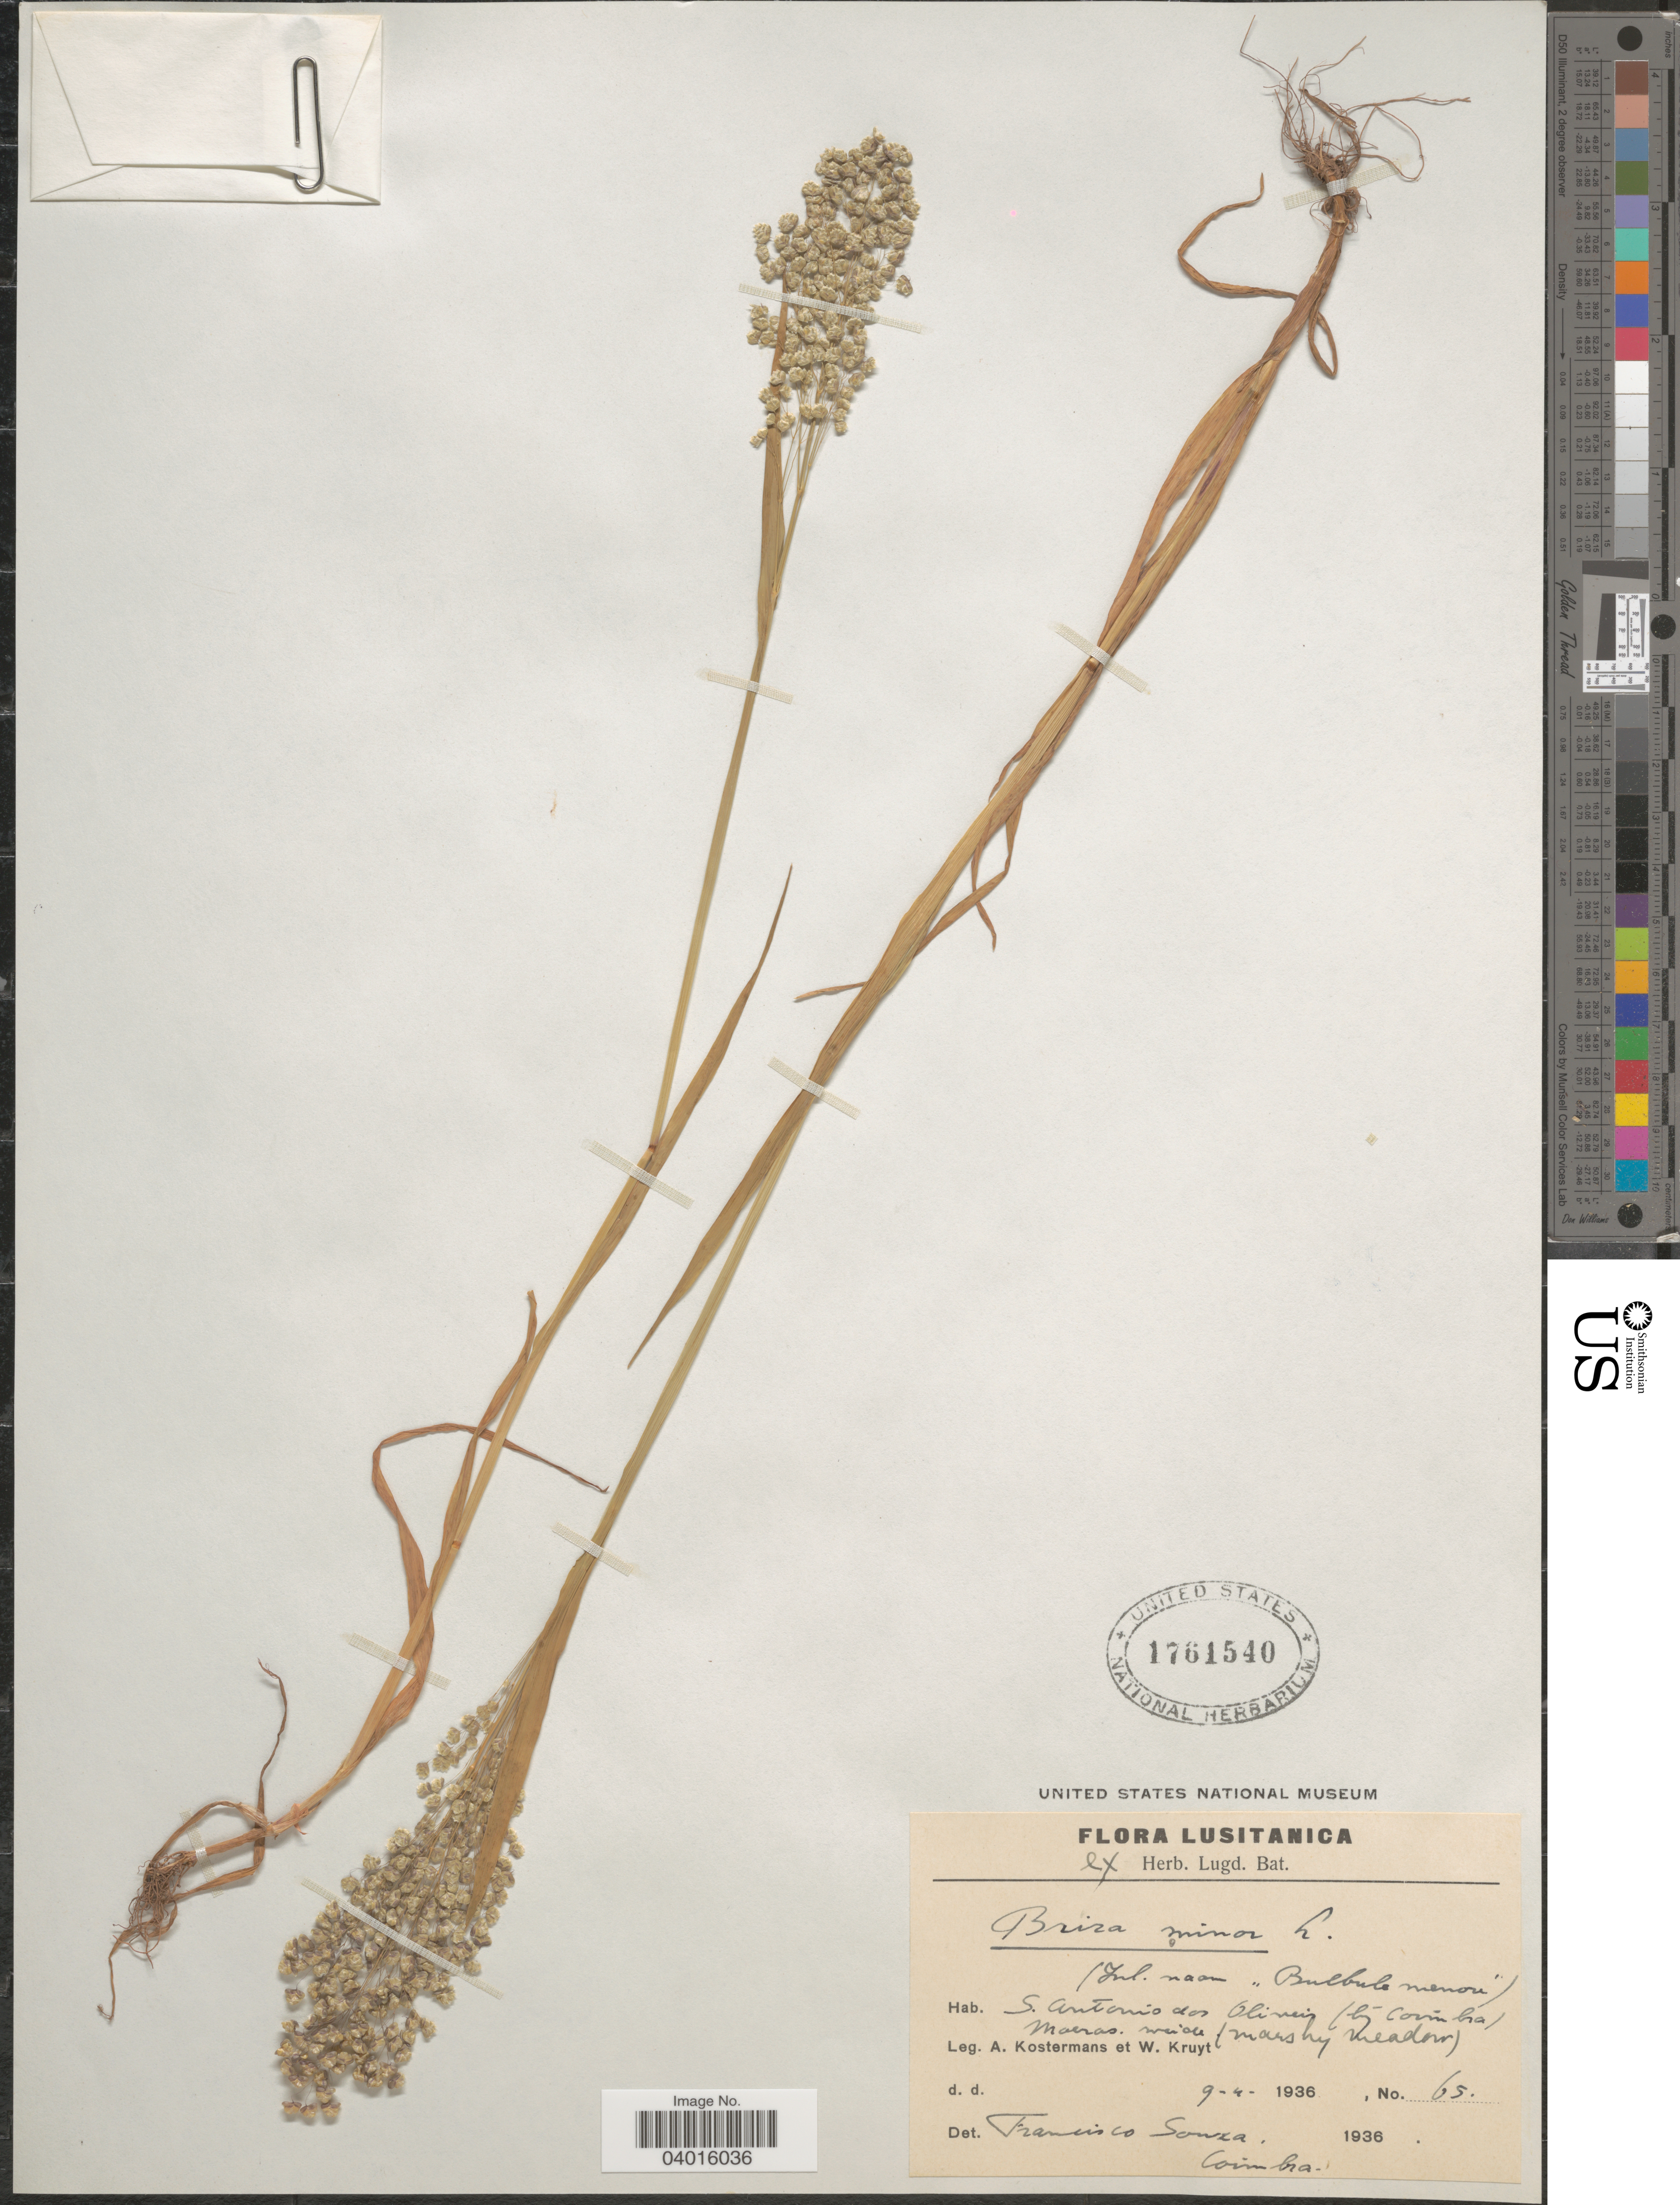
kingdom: Plantae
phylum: Tracheophyta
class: Liliopsida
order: Poales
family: Poaceae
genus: Briza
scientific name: Briza minor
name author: L.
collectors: A. J. G. Kostermans & W. Kruyt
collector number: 65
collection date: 1936-04-09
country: Portugal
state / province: Coimbra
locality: Lusitanica. S. Antonio dos Olivais (by Coímbra).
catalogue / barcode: US 1764540